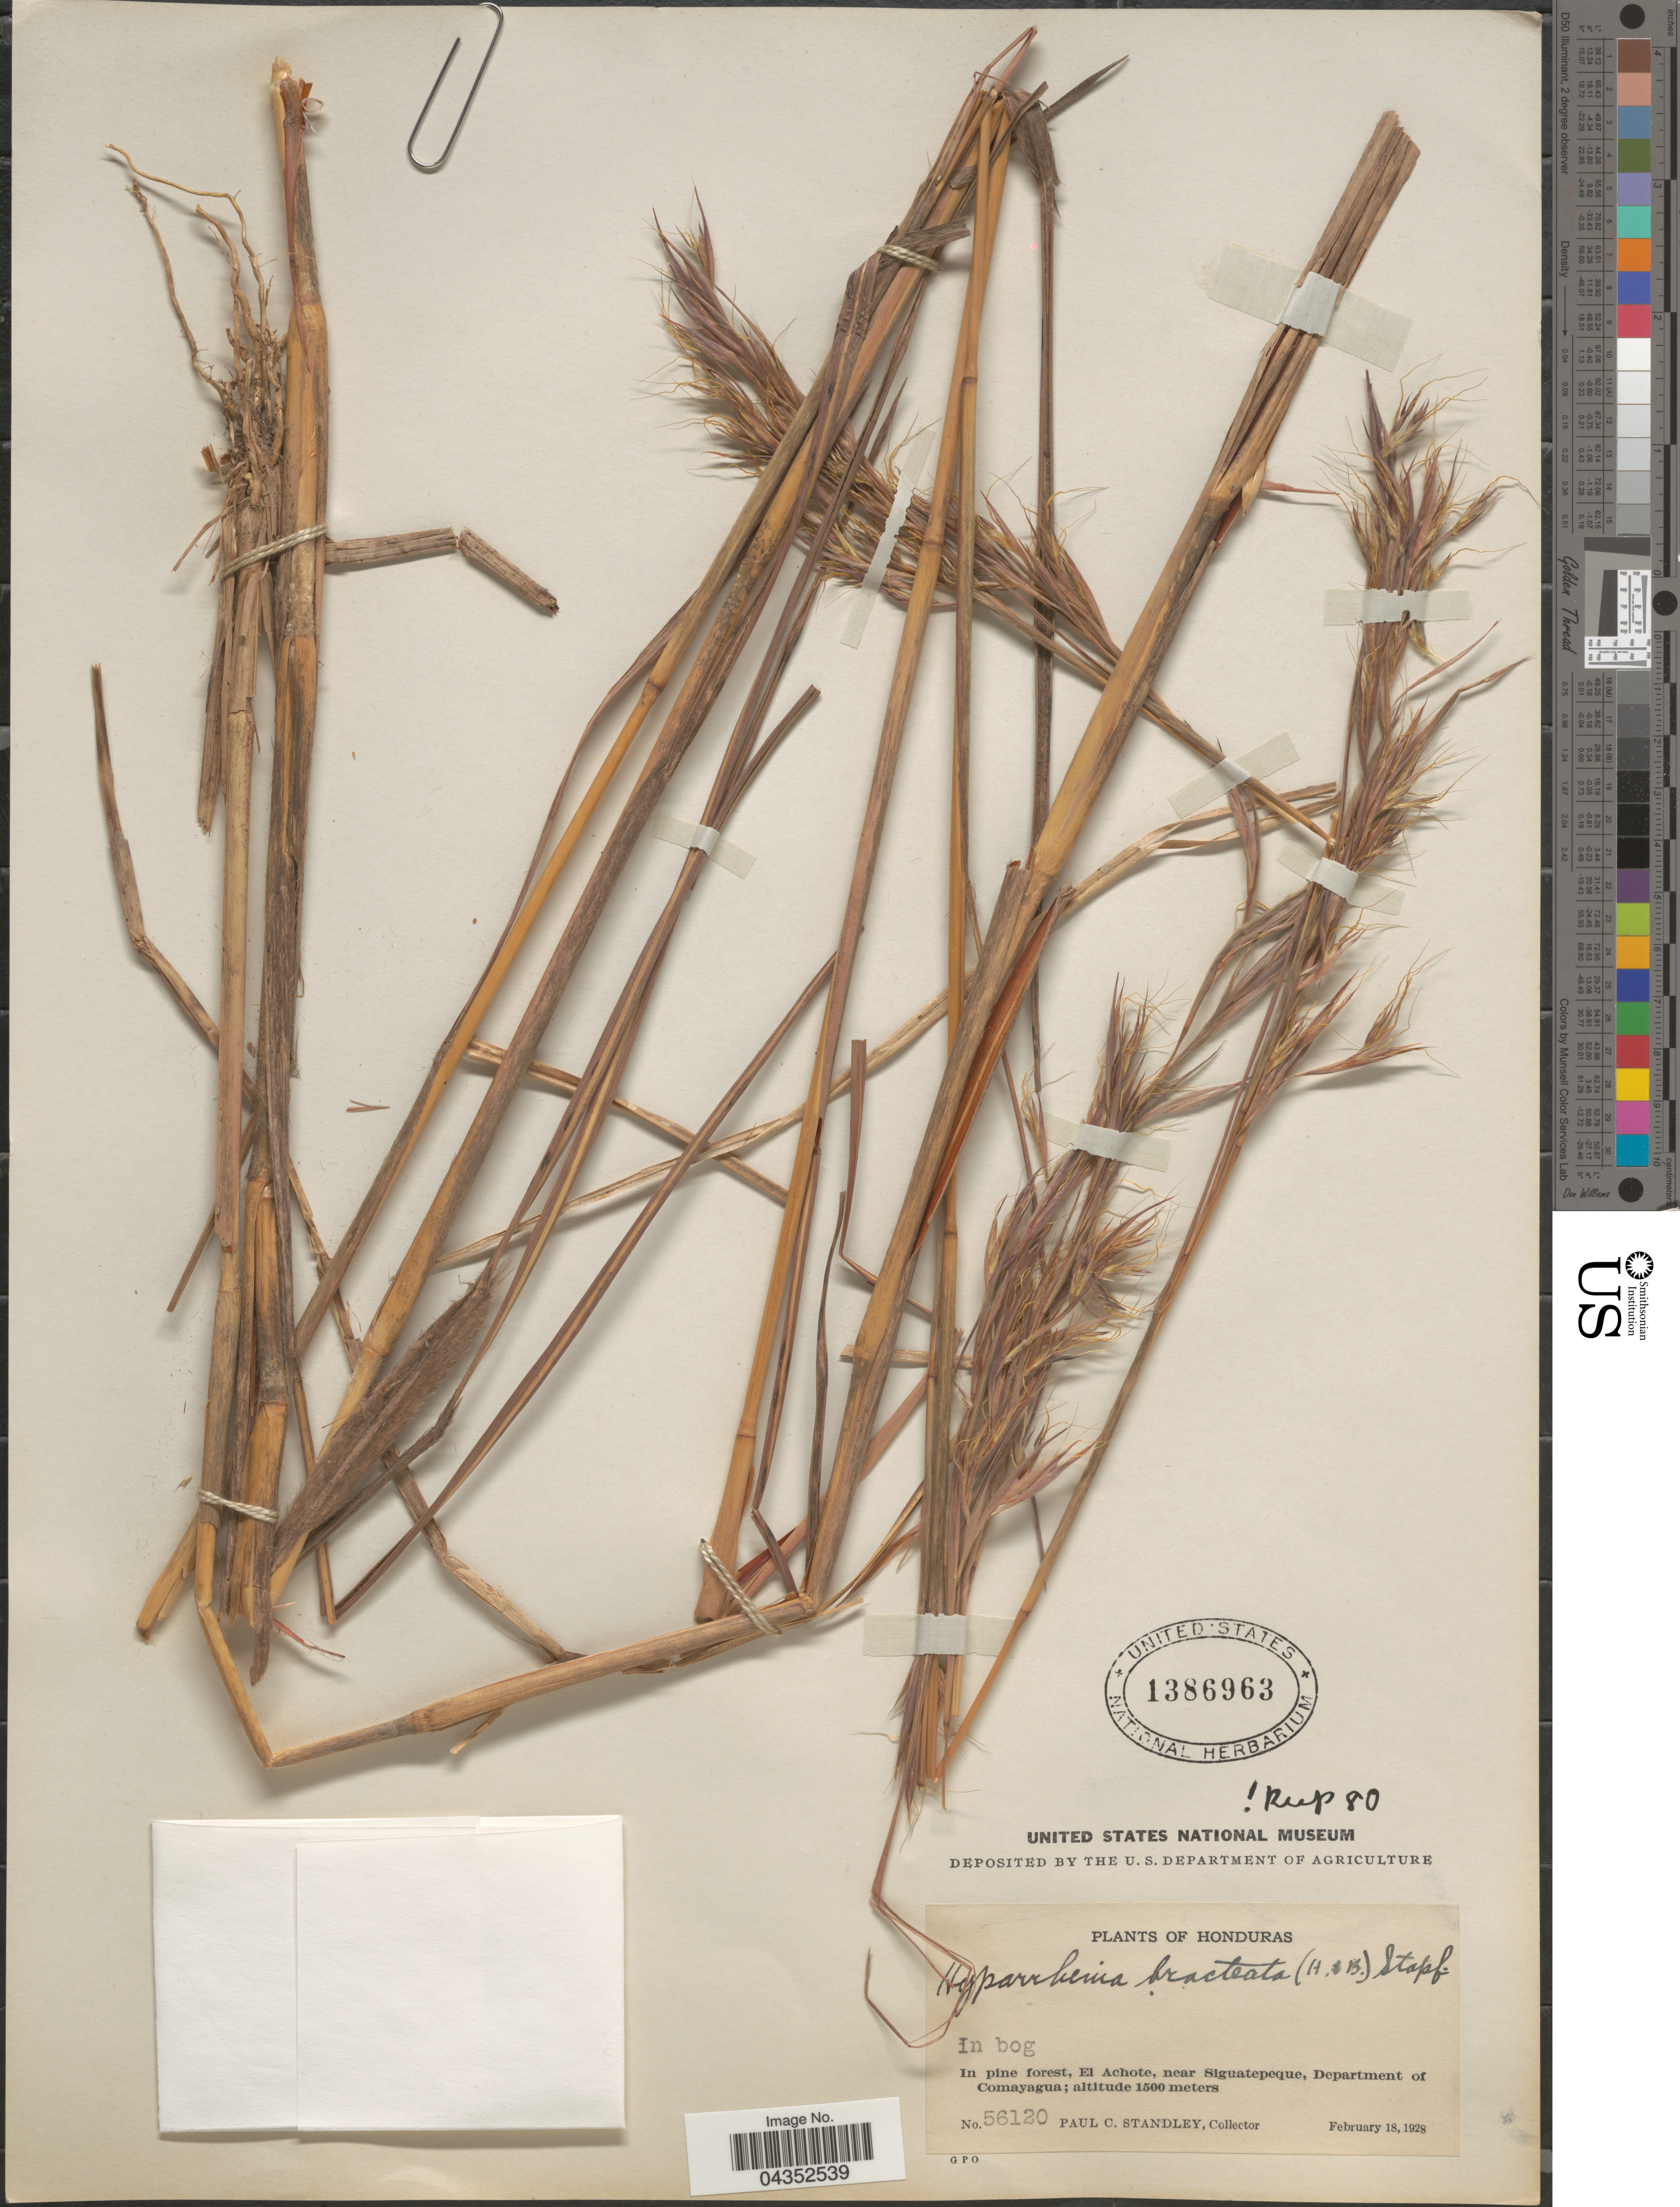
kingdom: Plantae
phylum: Tracheophyta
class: Liliopsida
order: Poales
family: Poaceae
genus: Hyparrhenia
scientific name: Hyparrhenia bracteata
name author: (Humb. & Bonpl.) Stapf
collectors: P. C. Standley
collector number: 56120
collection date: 1928-02-18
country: Honduras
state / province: Comayagua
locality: In bog. In pine forest, El Achote, near Siguatepeque, Department of Comayagua.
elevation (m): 1500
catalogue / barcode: US 1386963